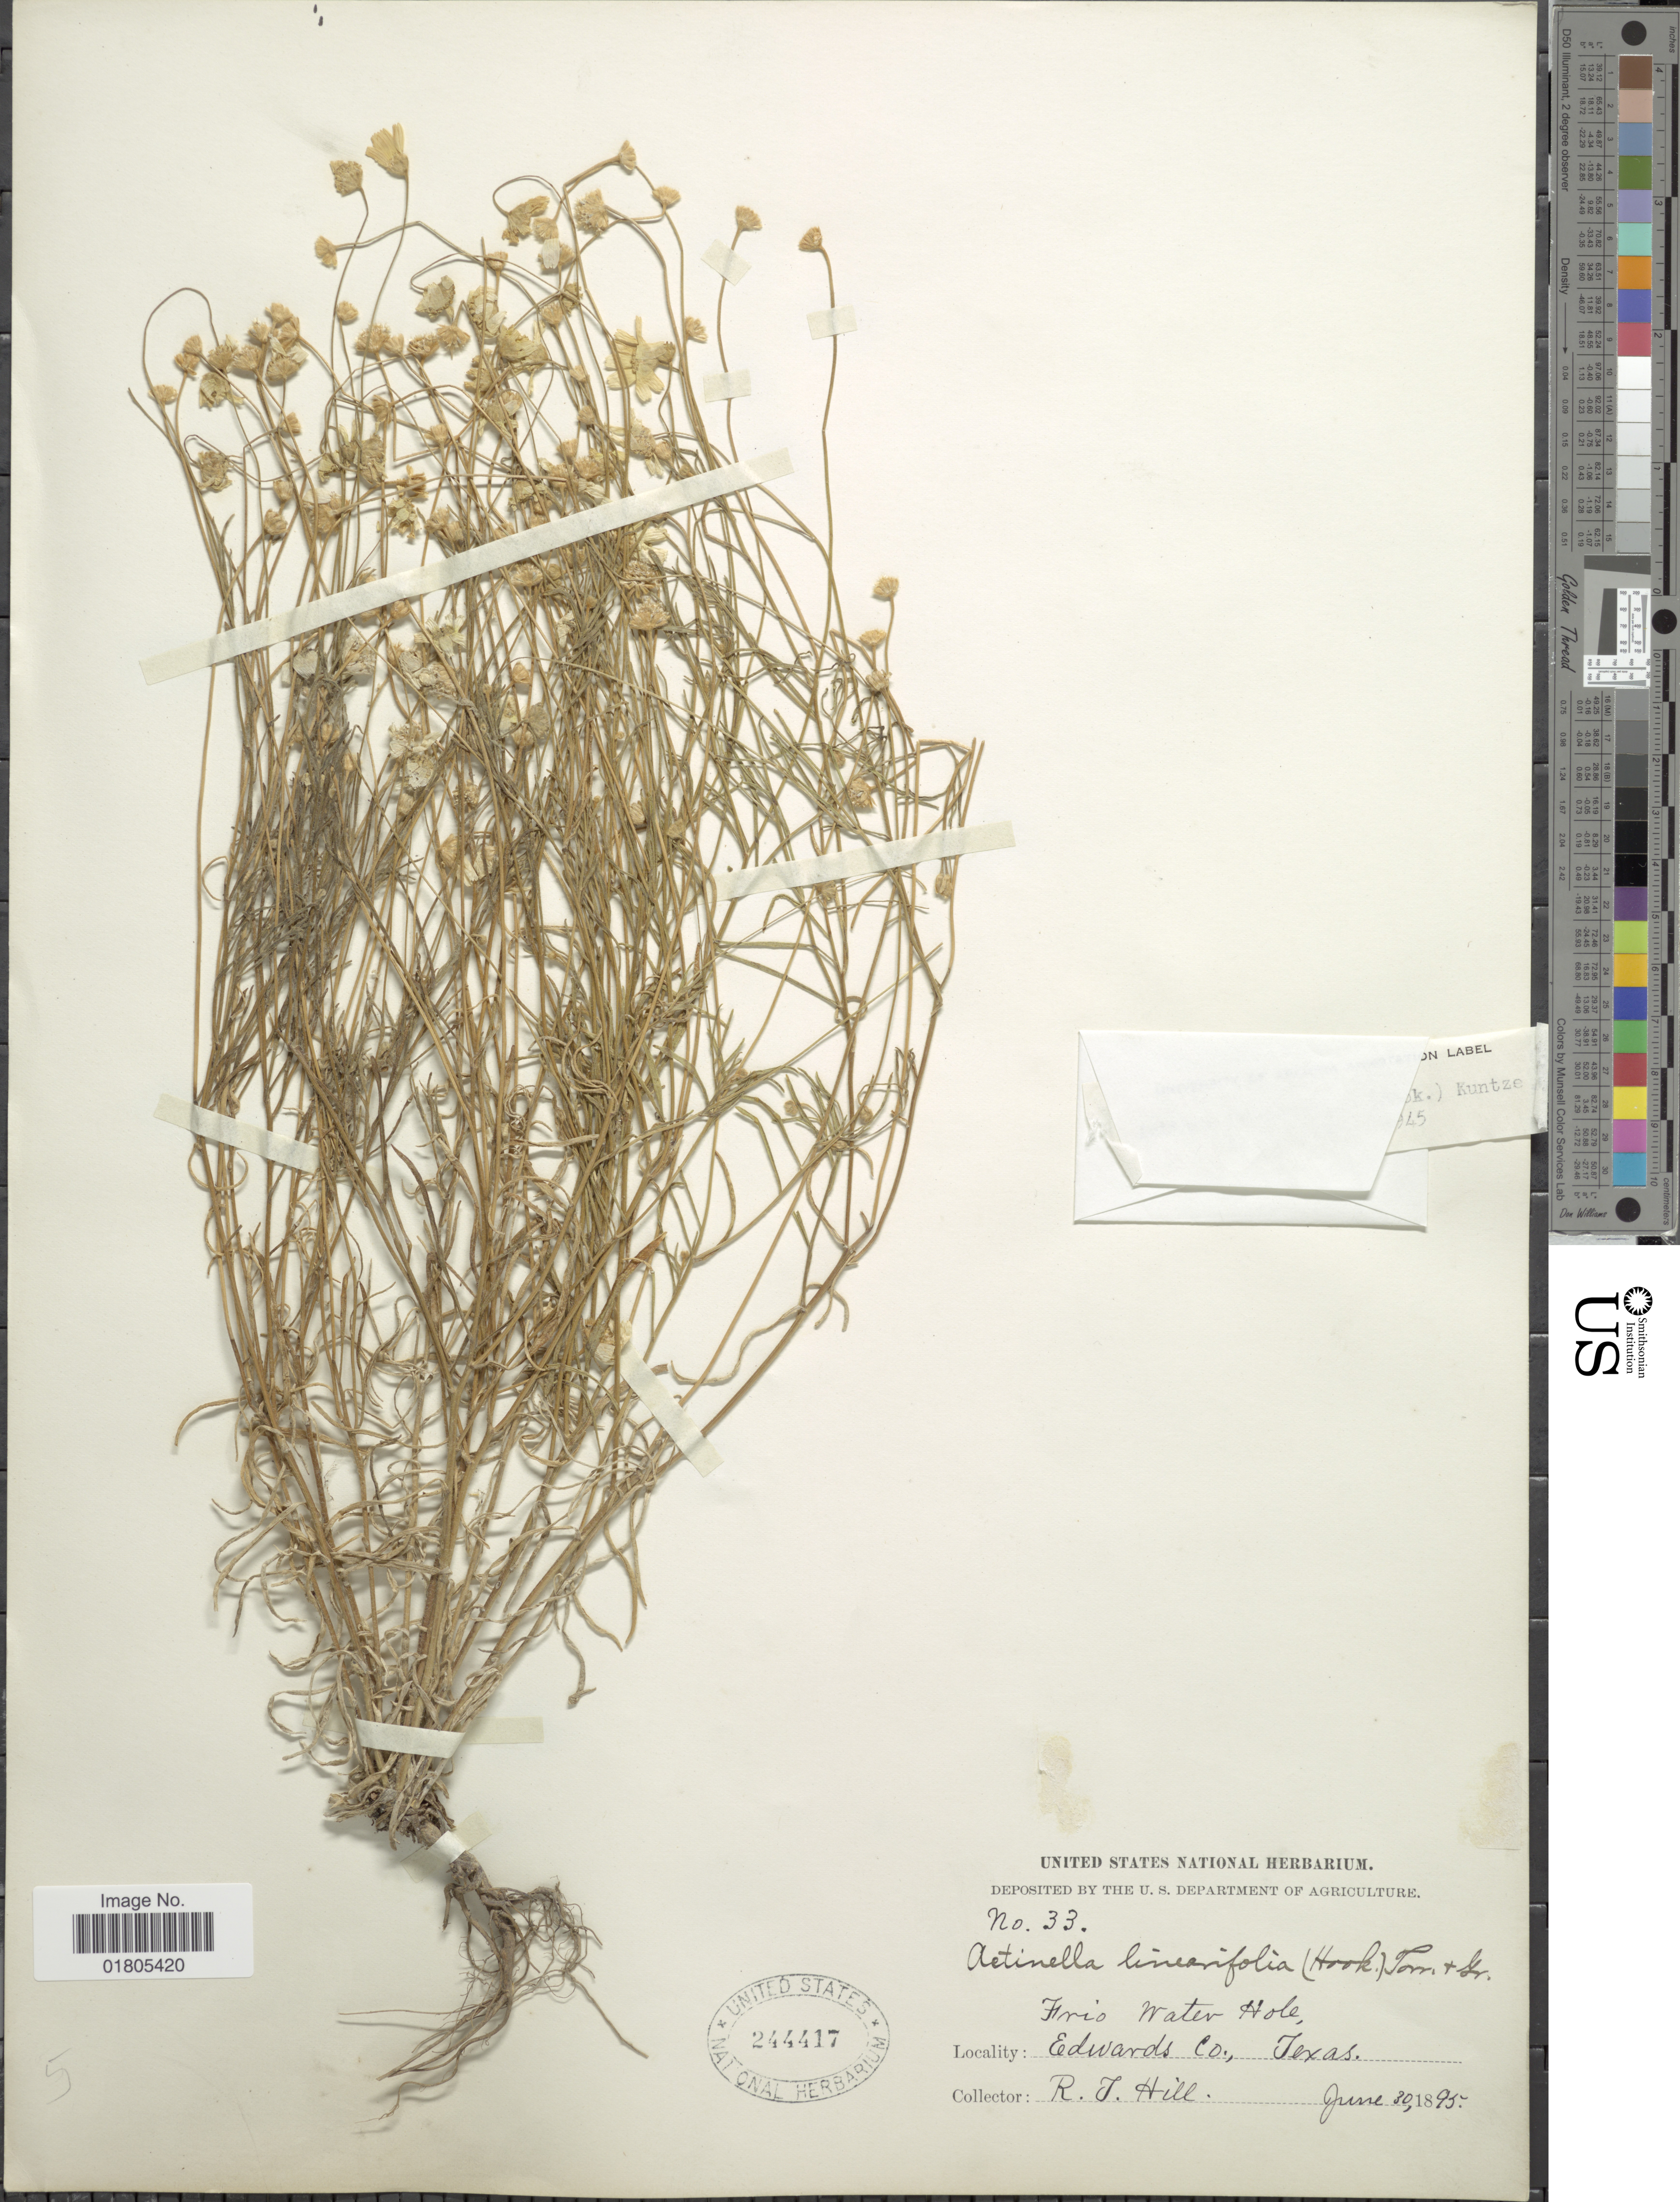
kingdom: Plantae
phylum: Tracheophyta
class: Magnoliopsida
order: Asterales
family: Asteraceae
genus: Actinea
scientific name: Actinea linearifolia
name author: (Hook.) Kuntze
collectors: R. J. Hill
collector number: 33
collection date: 1895-06-30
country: United States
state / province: Texas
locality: Frio Water Hole, Edwards Co.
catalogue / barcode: US 244417